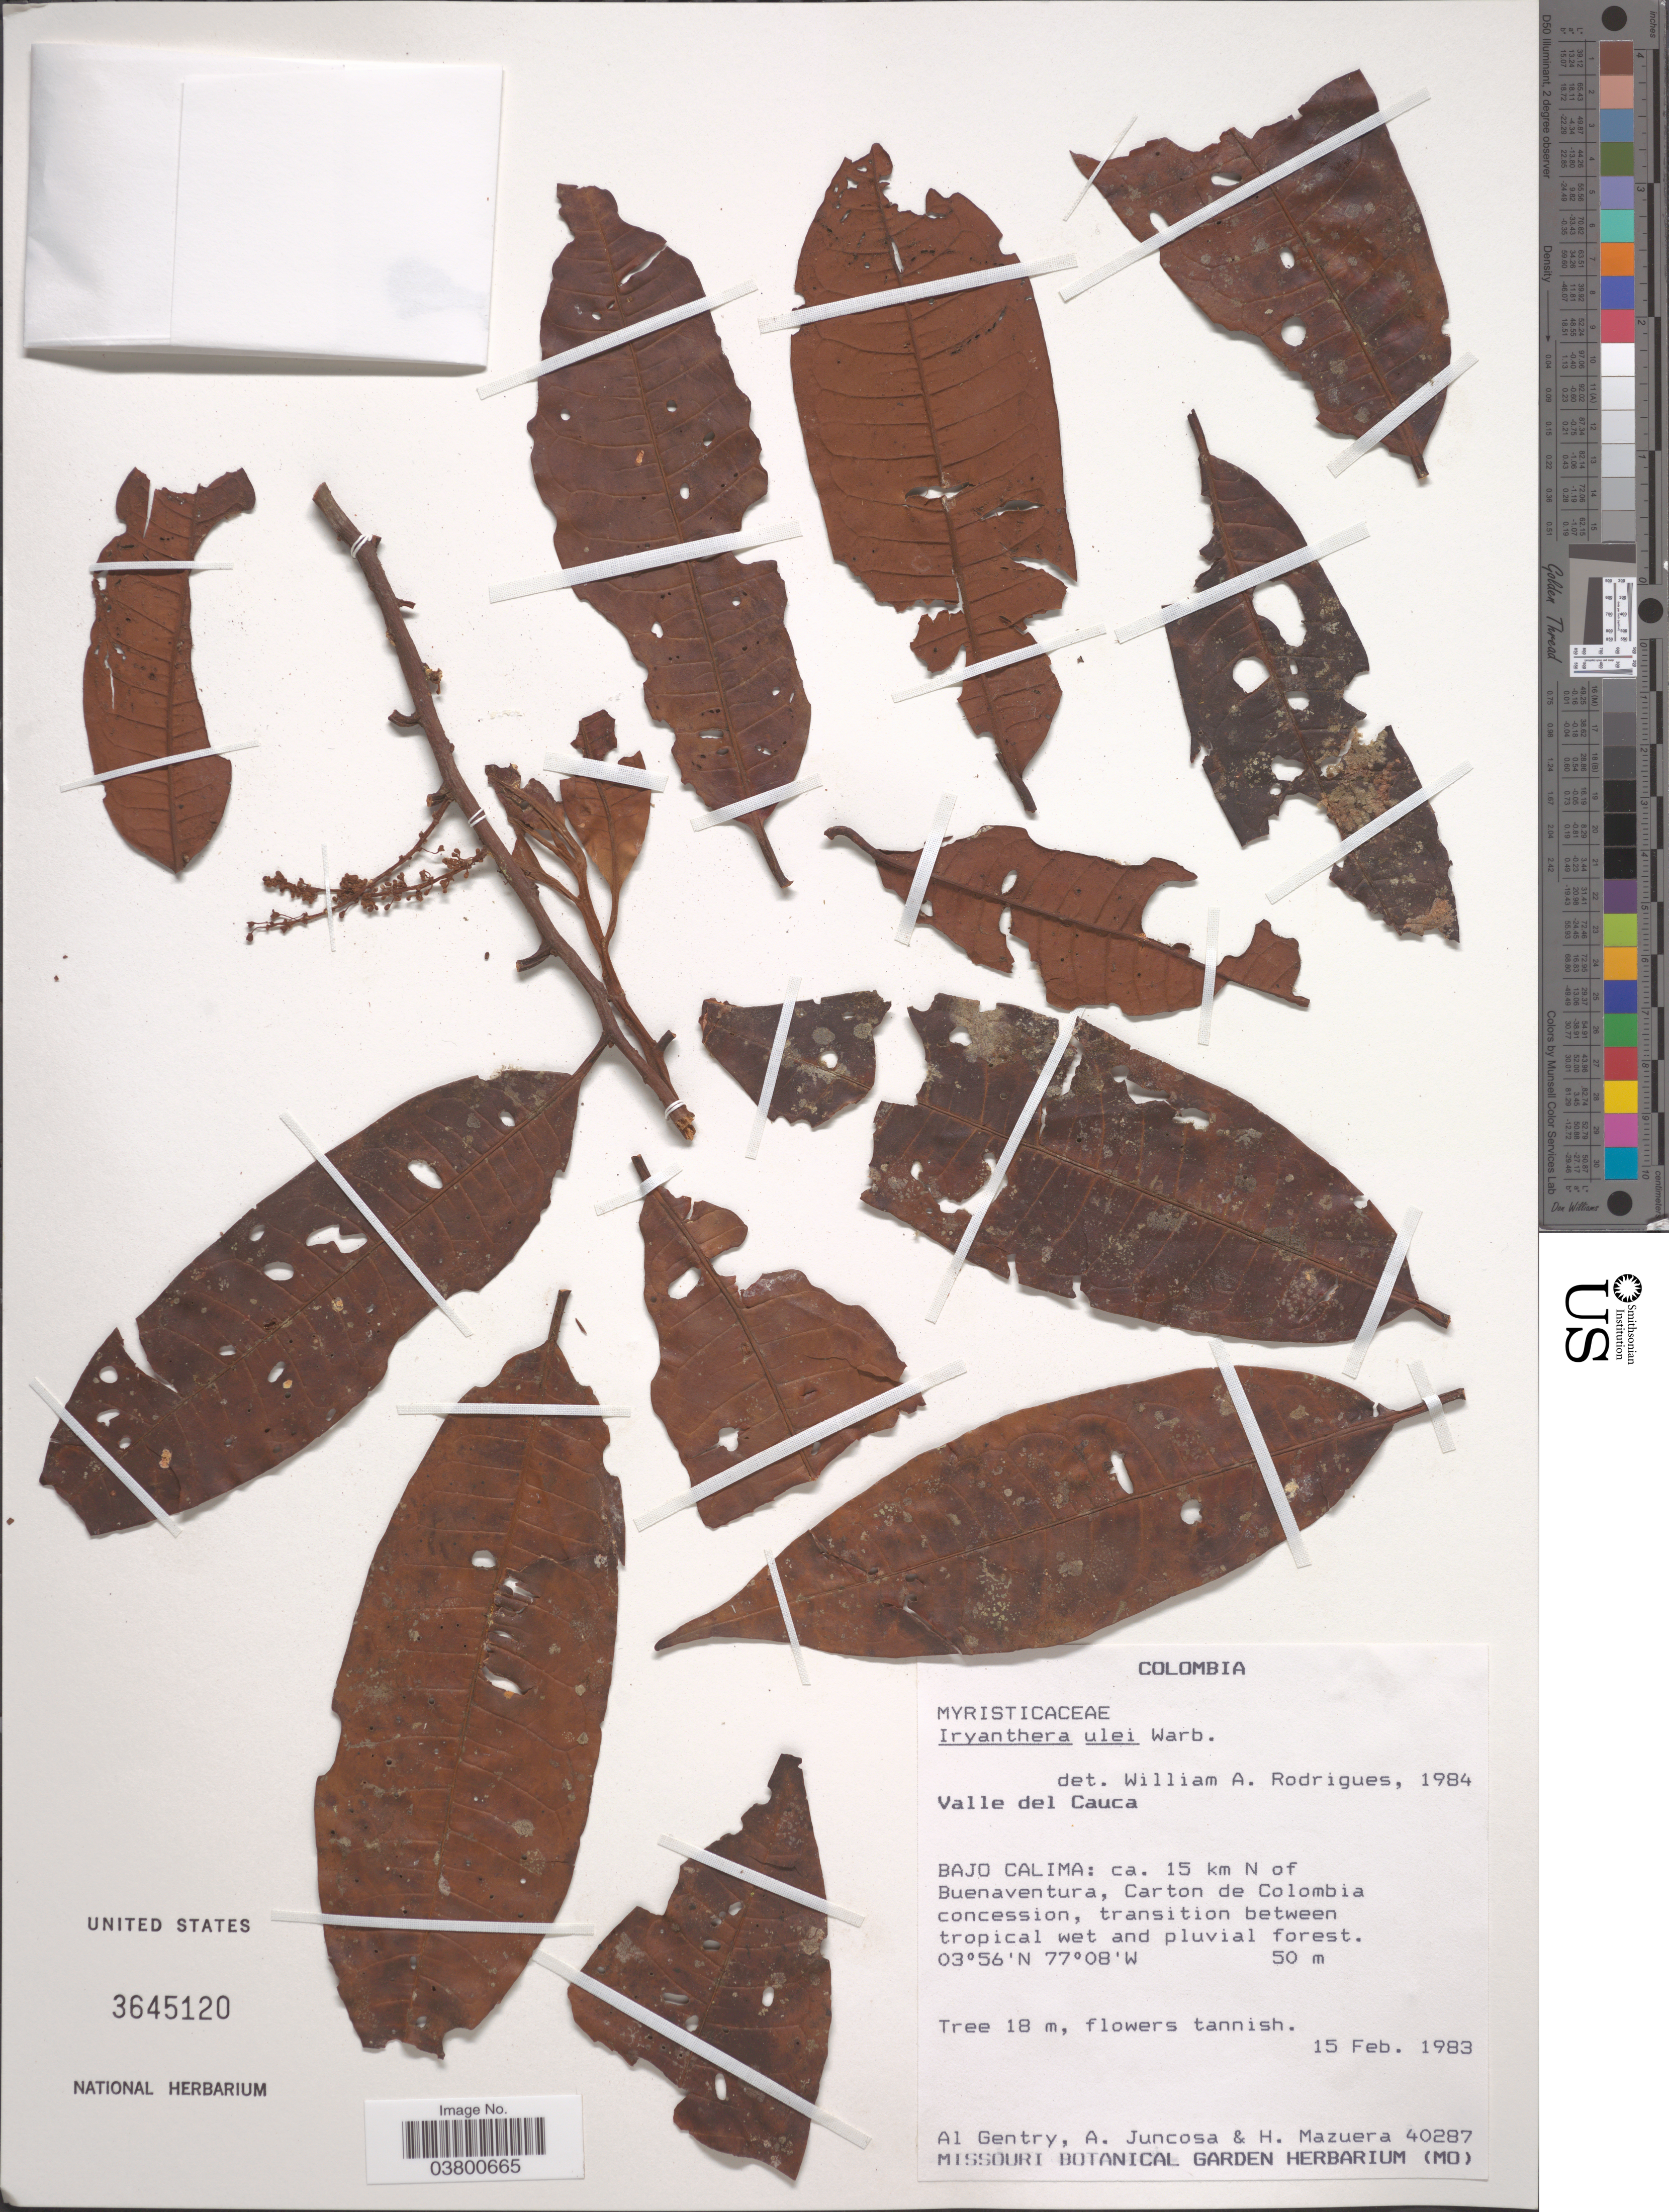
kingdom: Plantae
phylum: Tracheophyta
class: Magnoliopsida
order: Magnoliales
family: Myristicaceae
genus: Iryanthera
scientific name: Iryanthera ulei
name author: Warb.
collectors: A. H. Gentry, A. Juncosa & H. Mazuera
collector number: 40287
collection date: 1983-02-15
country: Colombia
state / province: Valle del Cauca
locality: Bajo Calima: ca. 15 km N of Buenaventura, Carton de Colombia concession, transition between tropical wet and pluvial forest.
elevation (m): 50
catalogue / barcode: US 3645120